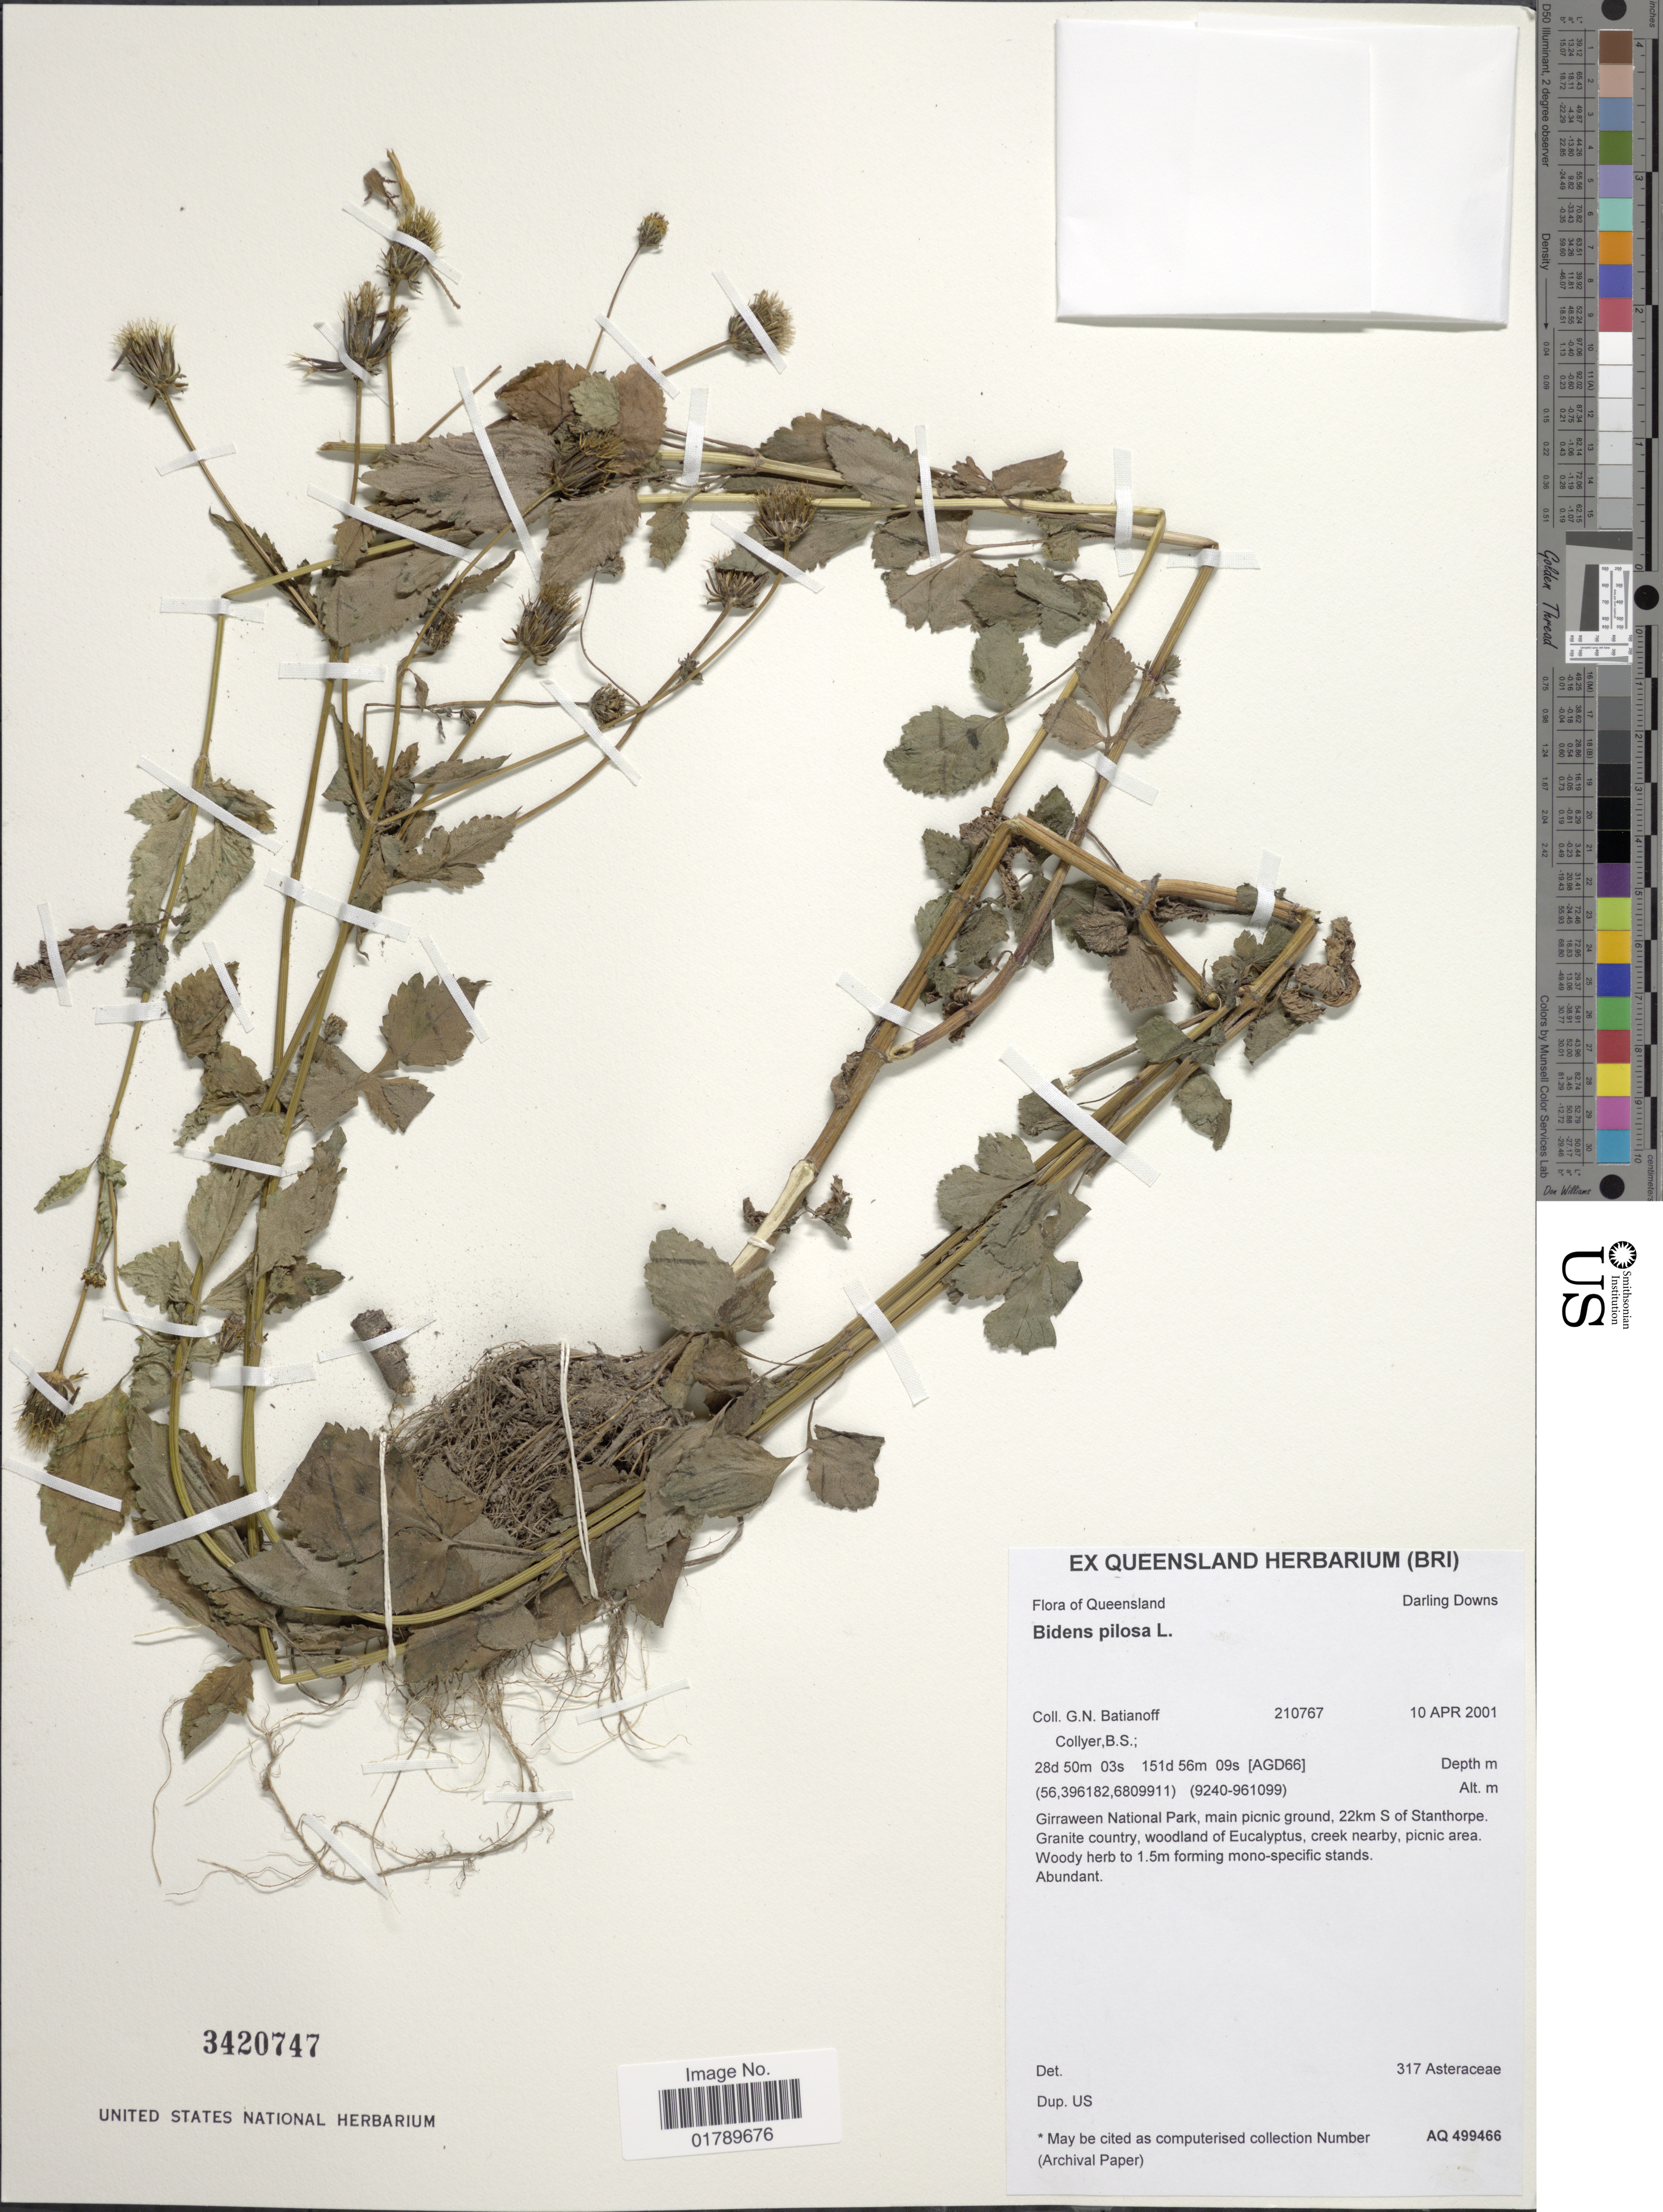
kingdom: Plantae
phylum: Tracheophyta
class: Magnoliopsida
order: Asterales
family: Asteraceae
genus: Bidens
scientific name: Bidens pilosa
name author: L.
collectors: G. Batianoff & B. Collyer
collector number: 210767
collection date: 2001-04-10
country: Australia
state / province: Queensland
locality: Queensland. Darling Downs. Girraween National Park, main picnic ground, 22km S of Stanthorpe.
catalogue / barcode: US 3420747